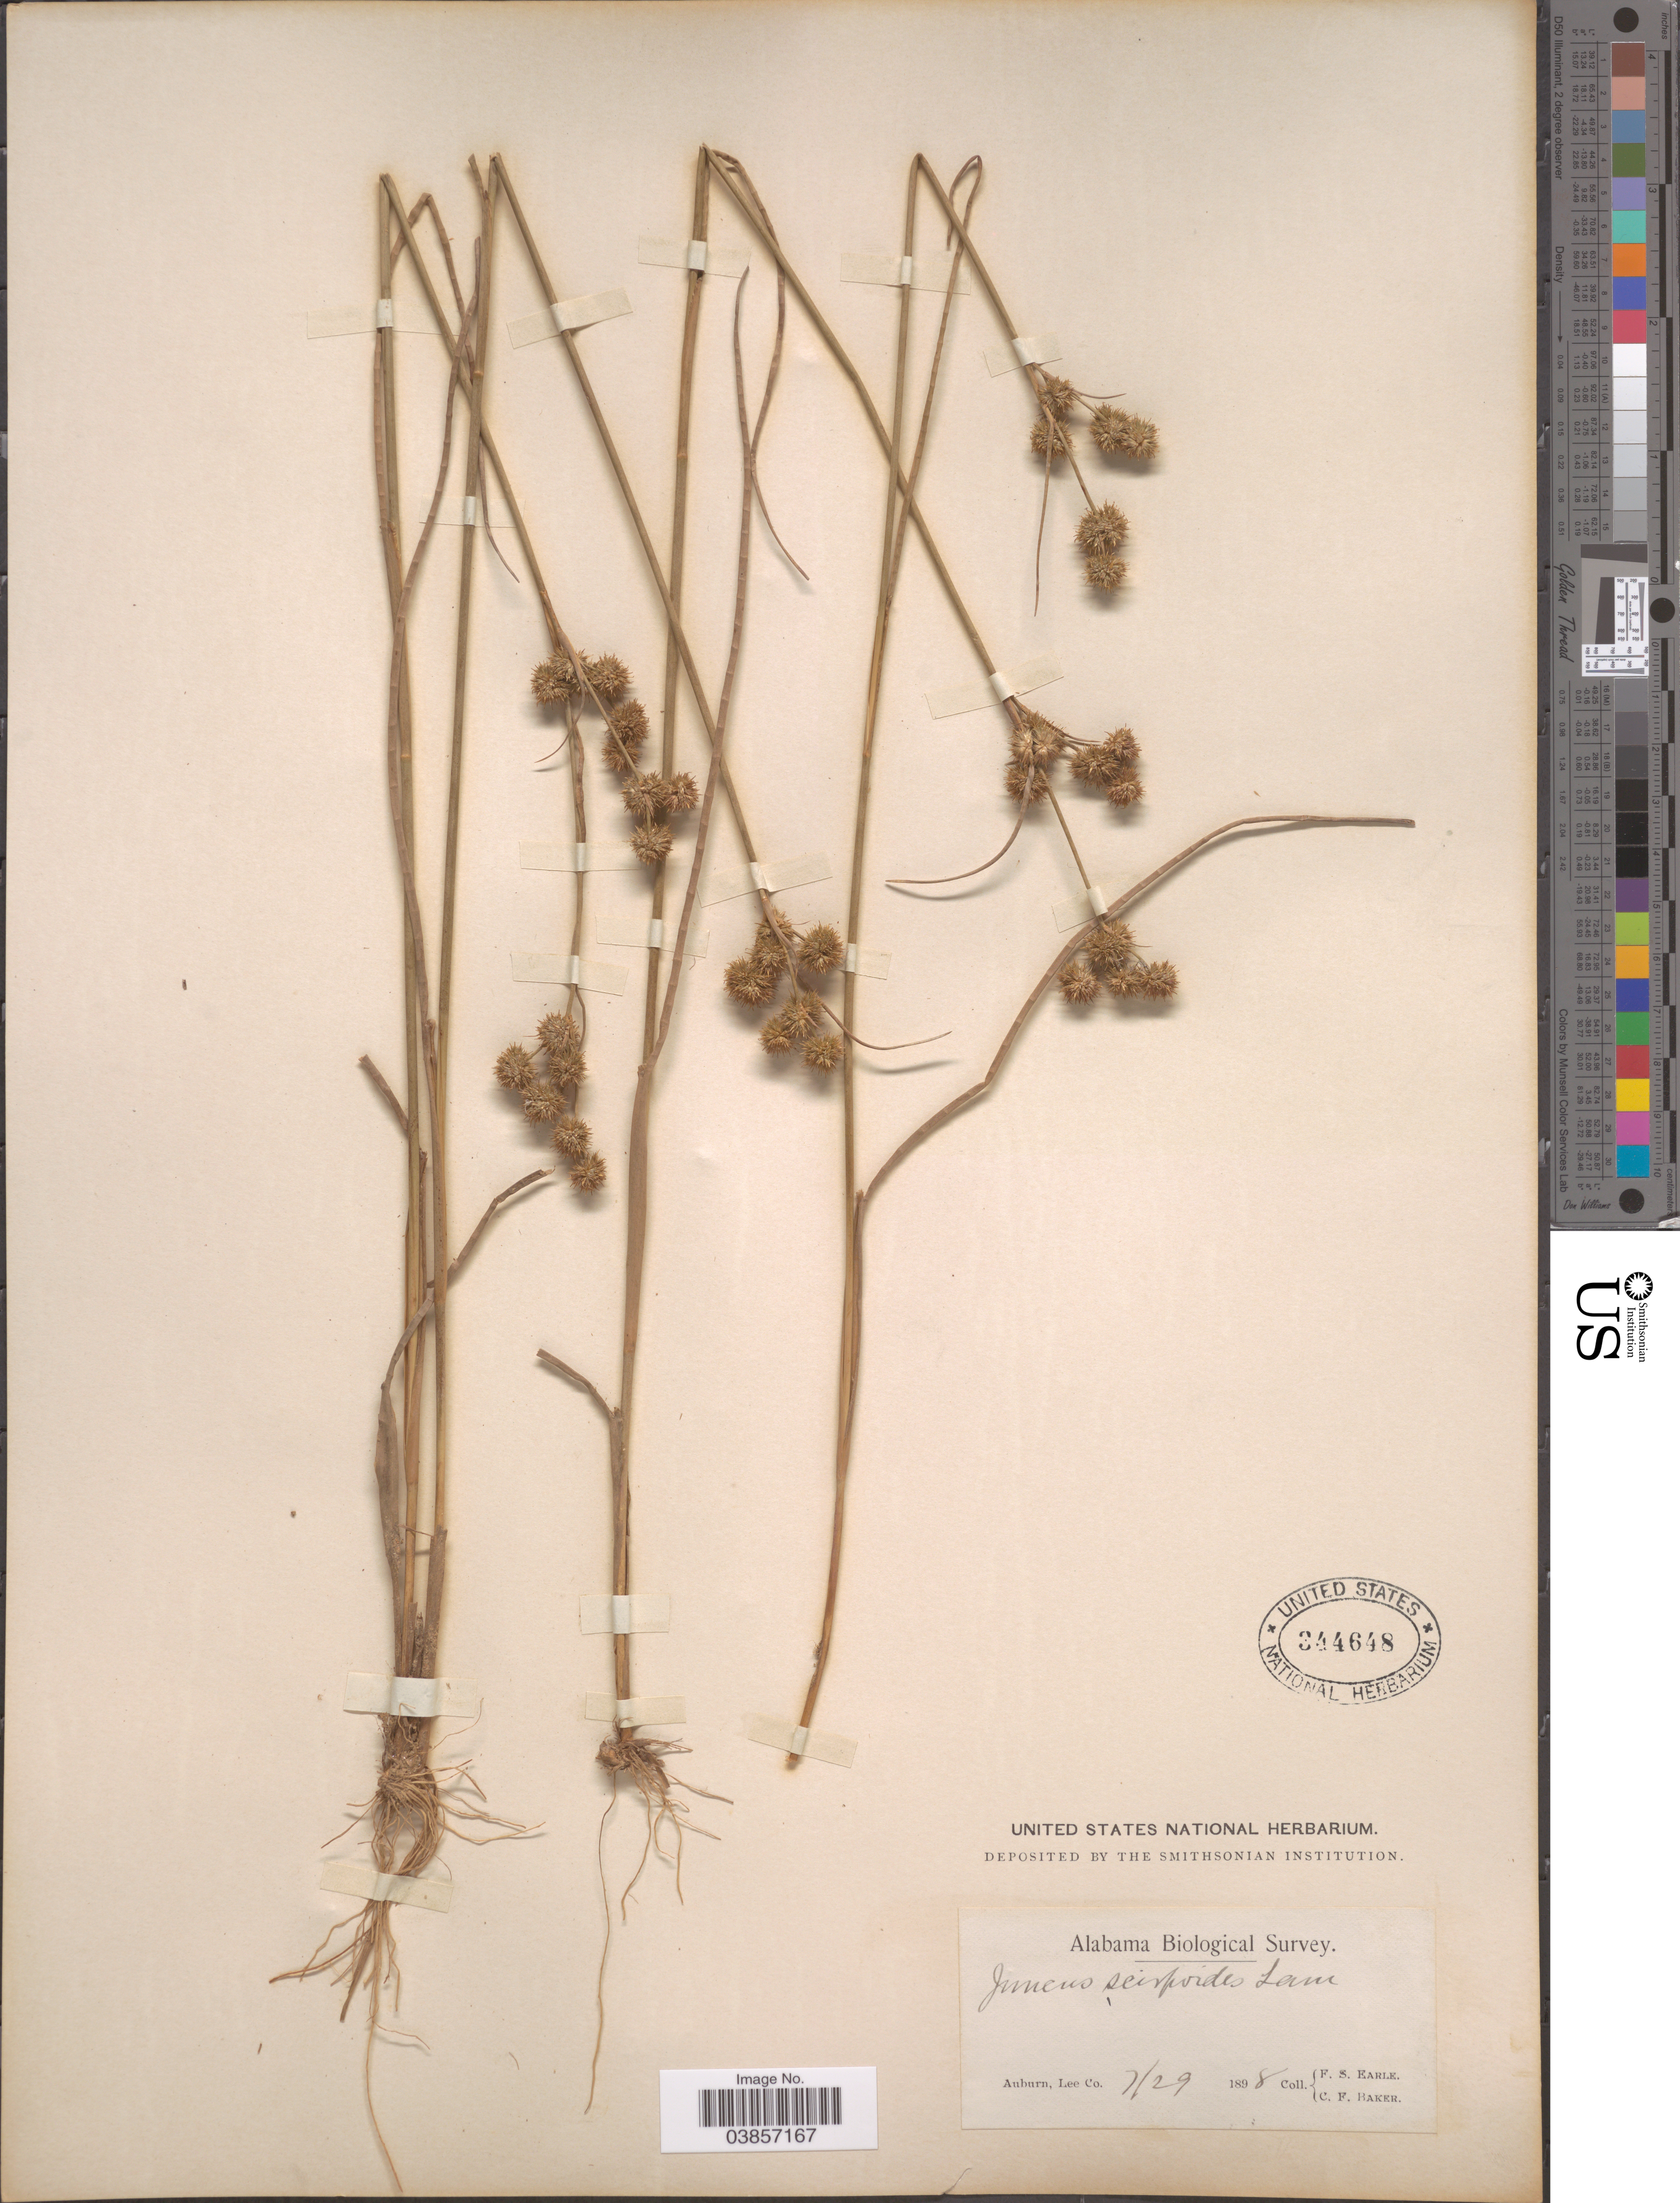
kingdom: Plantae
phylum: Tracheophyta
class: Liliopsida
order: Poales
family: Juncaceae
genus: Juncus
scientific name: Juncus scirpoides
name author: Lam.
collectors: F. S. Earle & C. F. Baker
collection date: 1898-07-29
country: United States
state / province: Alabama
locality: Auburn, Lee Co.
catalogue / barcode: US 344648